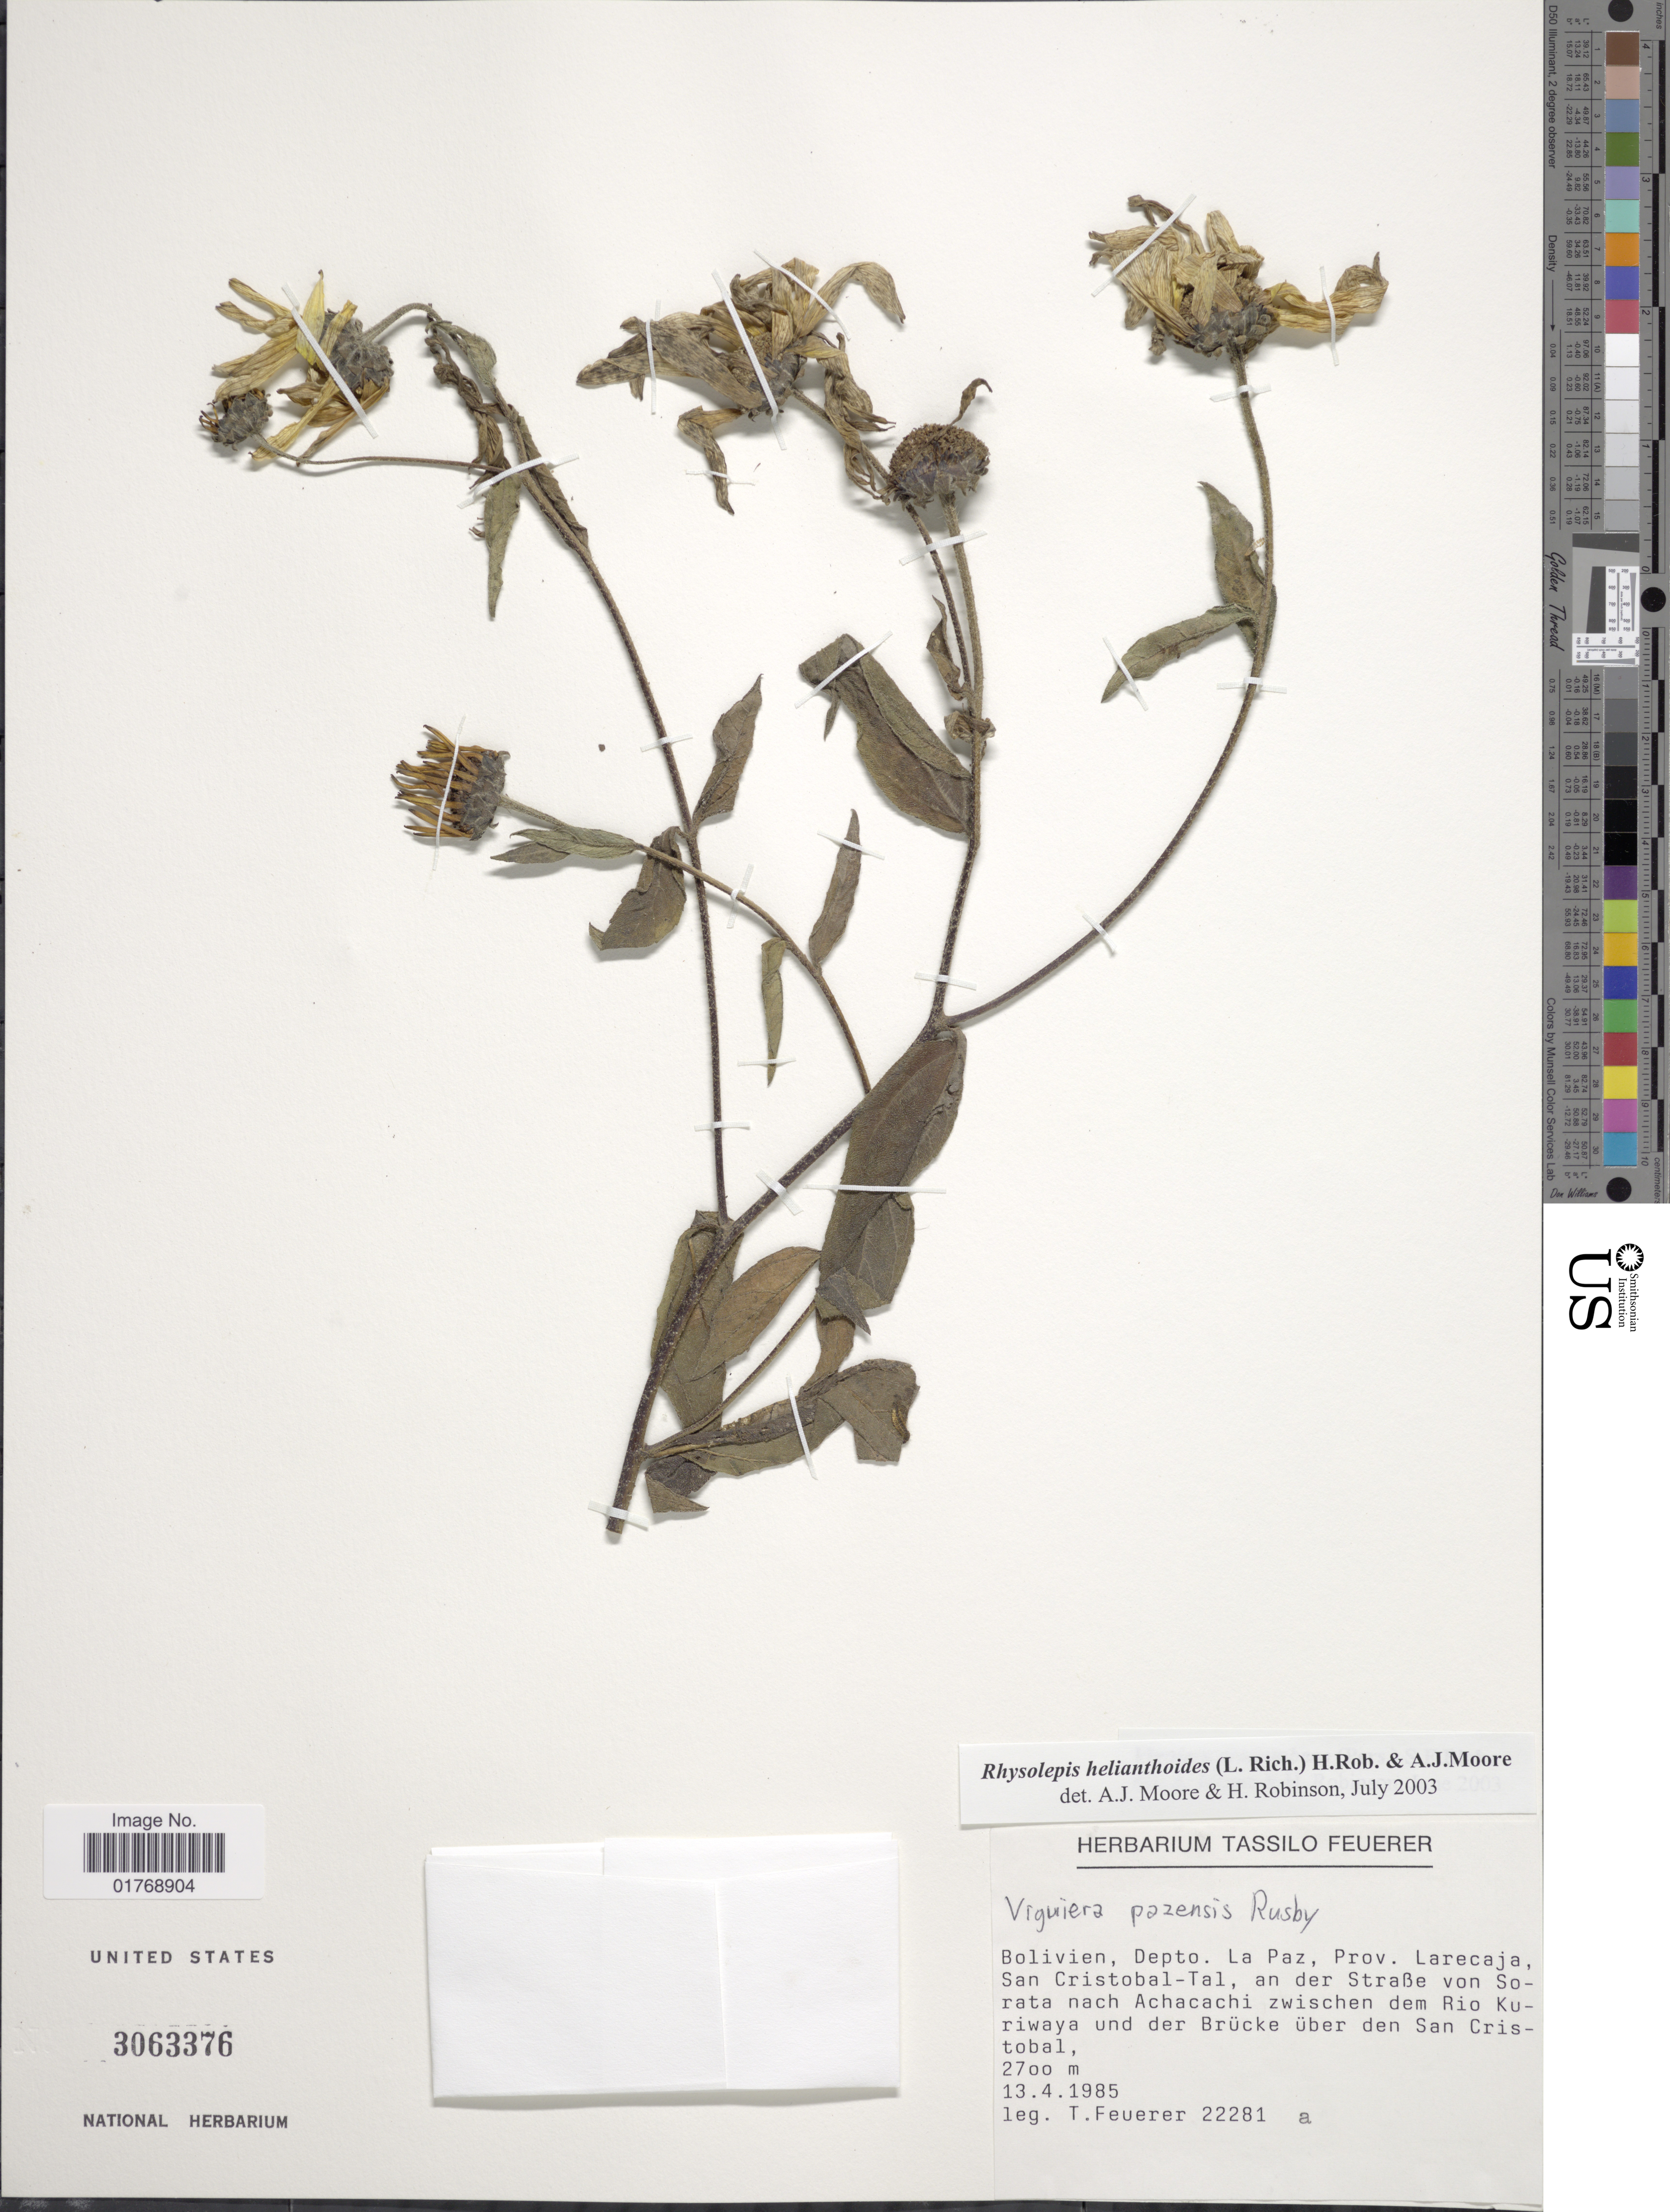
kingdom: Plantae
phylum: Tracheophyta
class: Magnoliopsida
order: Asterales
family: Asteraceae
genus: Viguiera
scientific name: Viguiera procumbens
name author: (Pers.) S.F. Blake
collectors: T. Feuerer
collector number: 22281a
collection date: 1985-04-13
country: Bolivia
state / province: La Paz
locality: Bolivien, Depto. La Paz, Prov. Larecaja, San Cristobal - Tal, an der Straße von Sorata nach Achacachi zwischen dem Rio Kuriwaya und der Brücke über den San Cristobal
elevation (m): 2700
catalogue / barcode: US 3063376